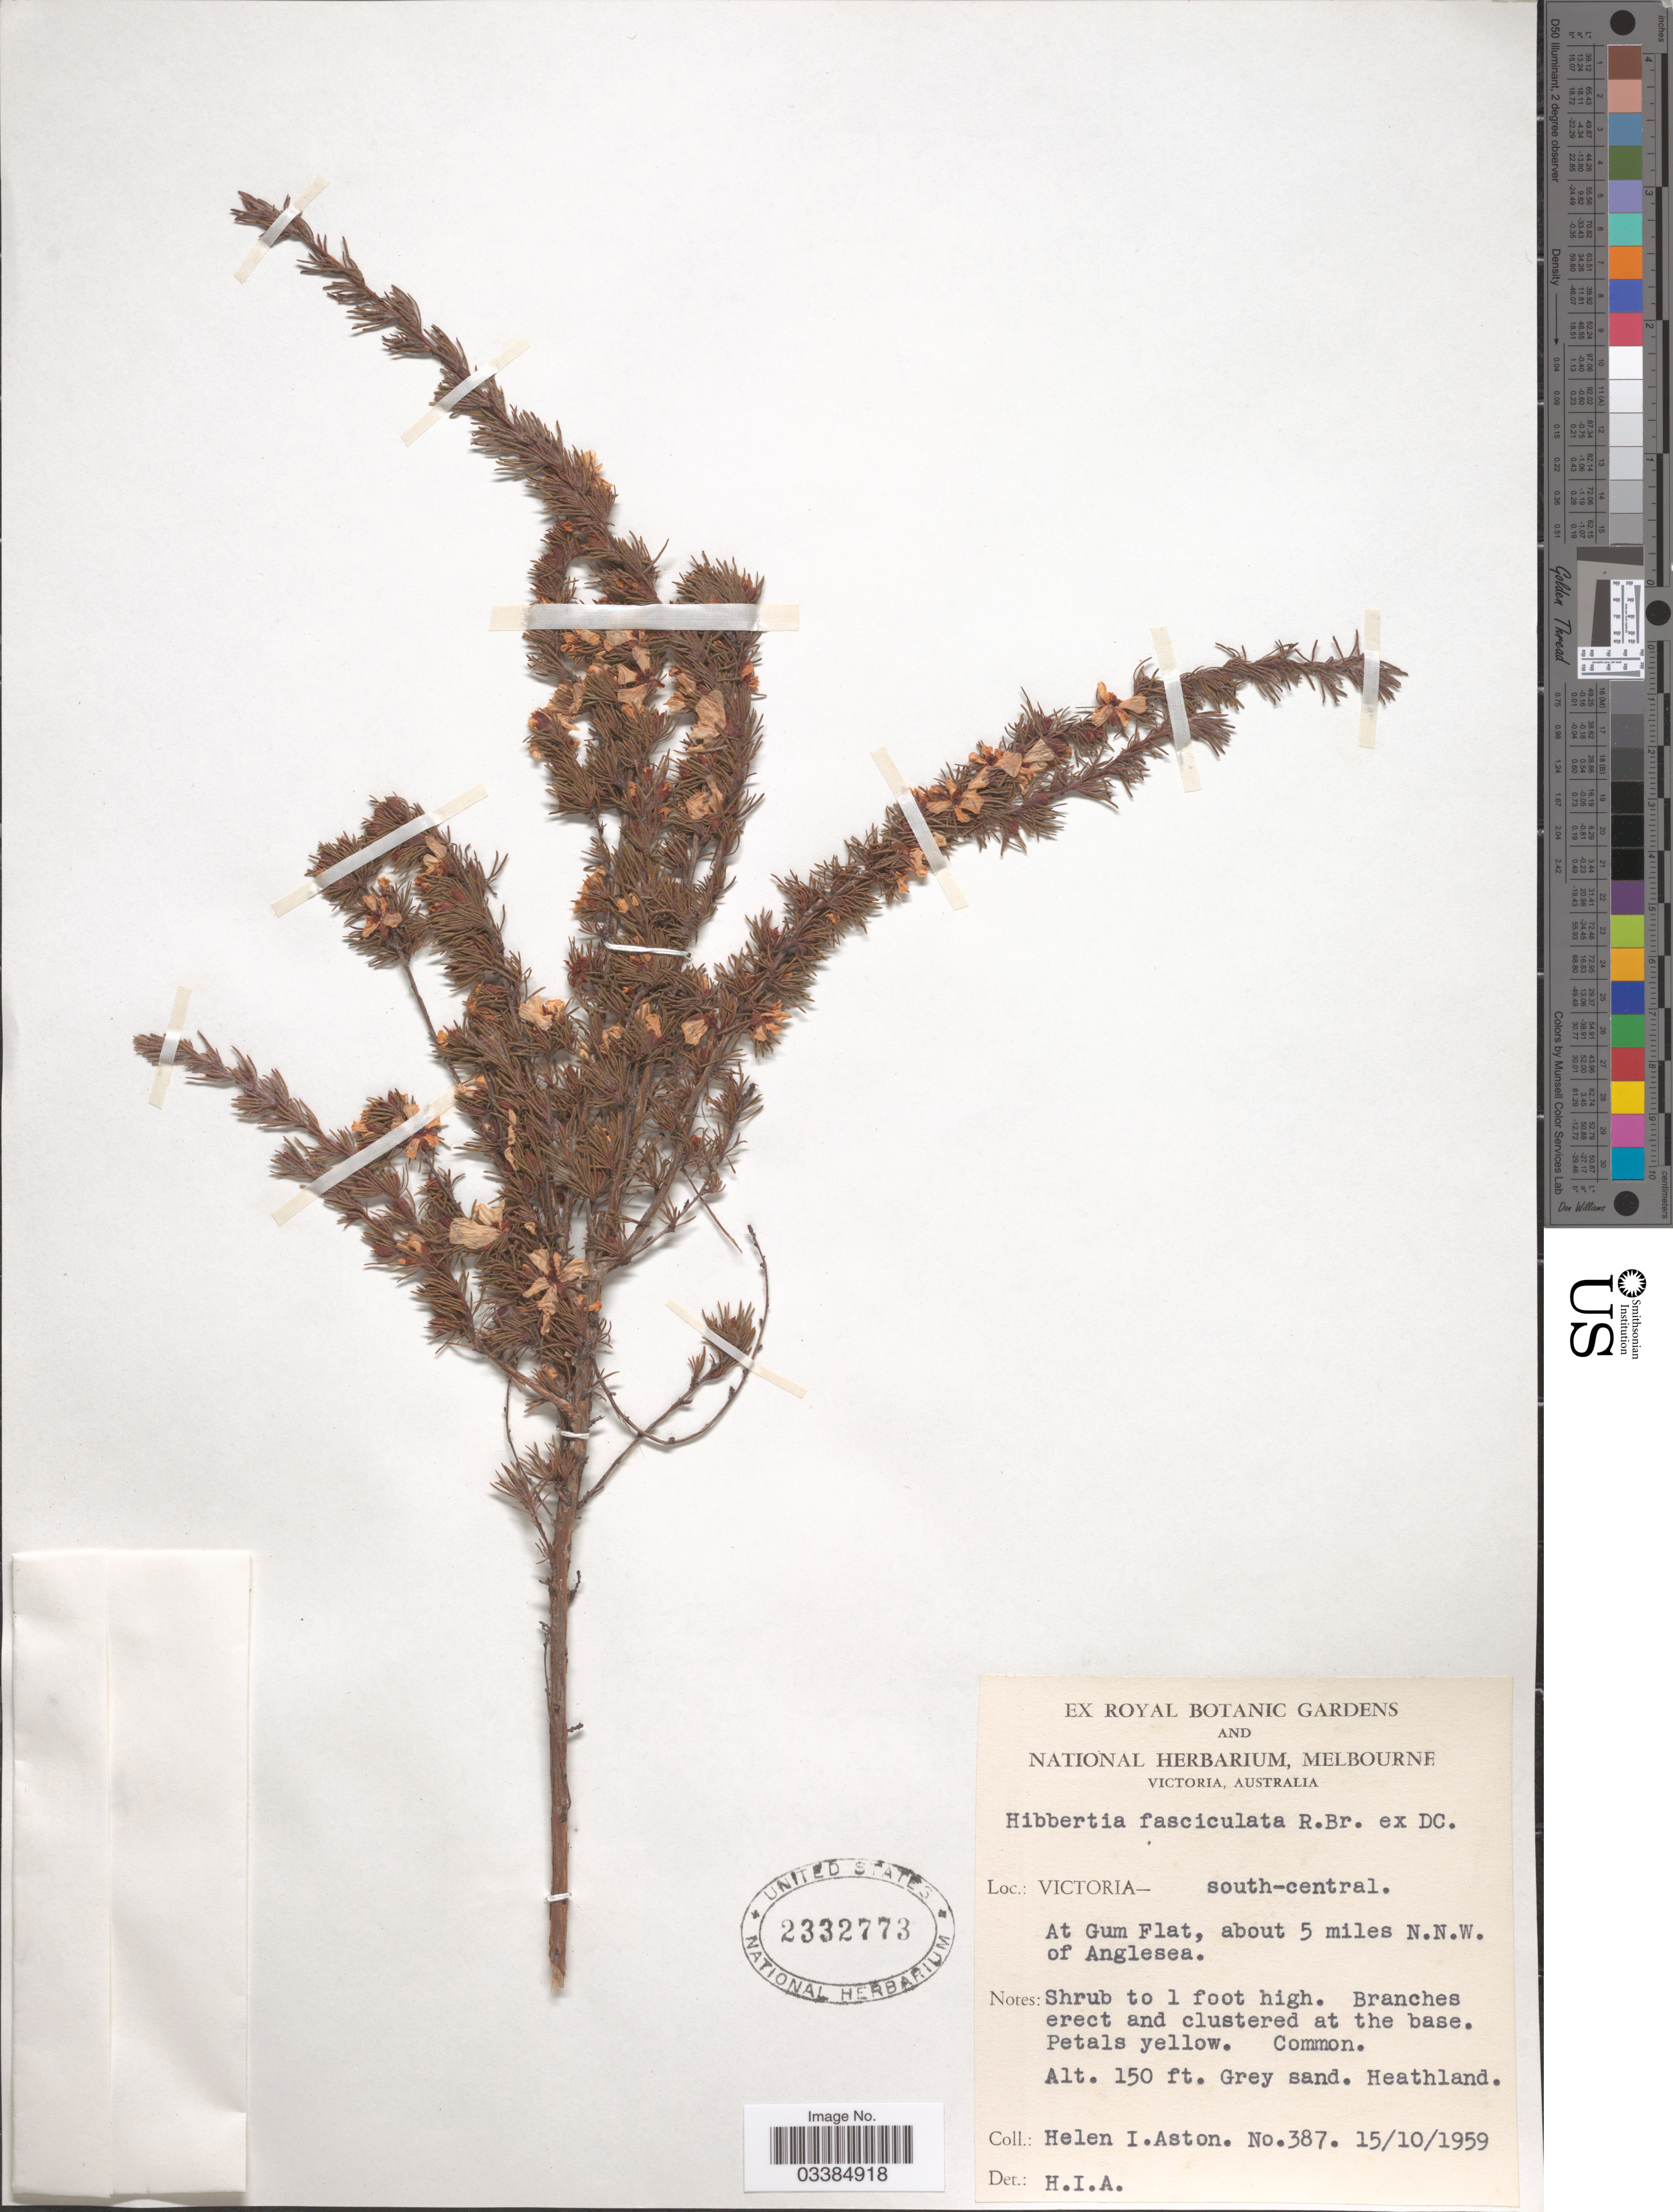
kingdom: Plantae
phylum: Tracheophyta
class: Magnoliopsida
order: Dilleniales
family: Dilleniaceae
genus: Hibbertia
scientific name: Hibbertia fasciculata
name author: R. Br. ex DC.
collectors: H. I. Aston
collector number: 387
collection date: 1959-10-15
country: Australia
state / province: Victoria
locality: Victoria - south-central. At Gum Flat, about 5 miles N.N.W. of Anglesea.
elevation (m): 46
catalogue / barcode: US 2332773